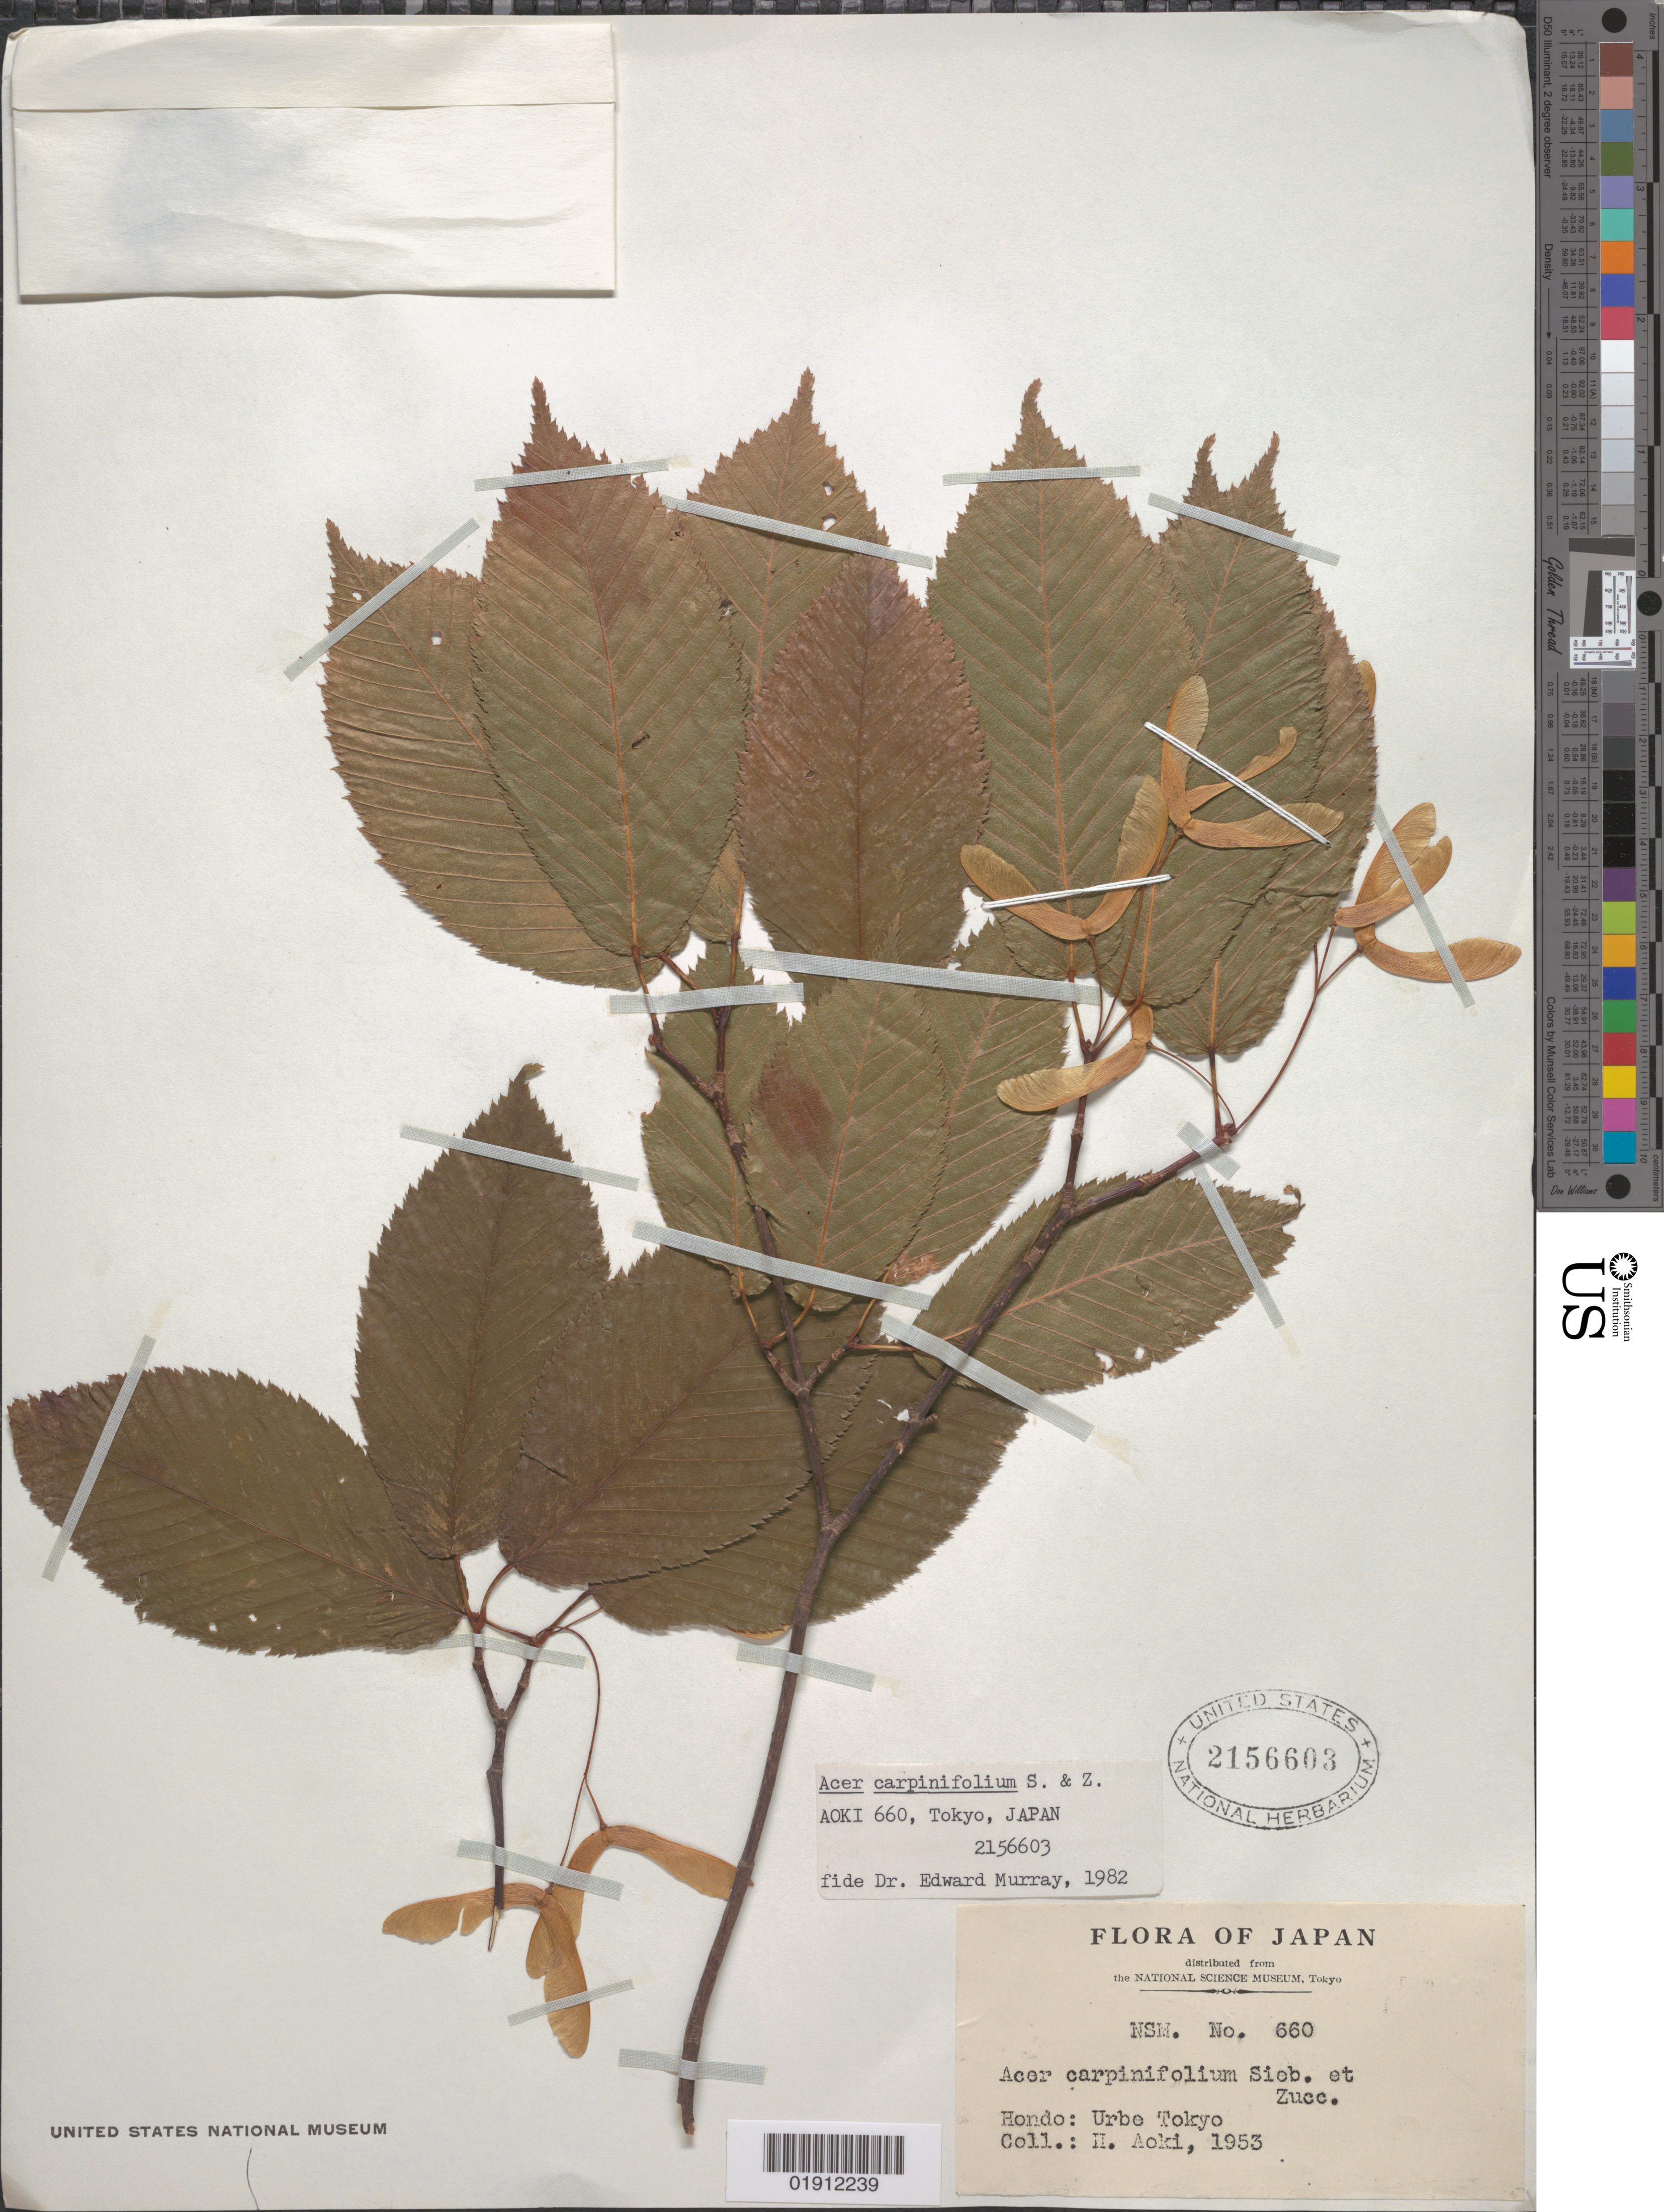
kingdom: Plantae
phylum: Tracheophyta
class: Magnoliopsida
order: Sapindales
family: Sapindaceae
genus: Acer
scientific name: Acer carpinifolium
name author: Siebold & Zucc.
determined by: Murray, Edward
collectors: H. Aoki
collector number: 660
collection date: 1953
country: Japan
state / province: Tokyo, Federal City of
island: Honshu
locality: Urbe Tokyo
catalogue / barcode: US 2156603